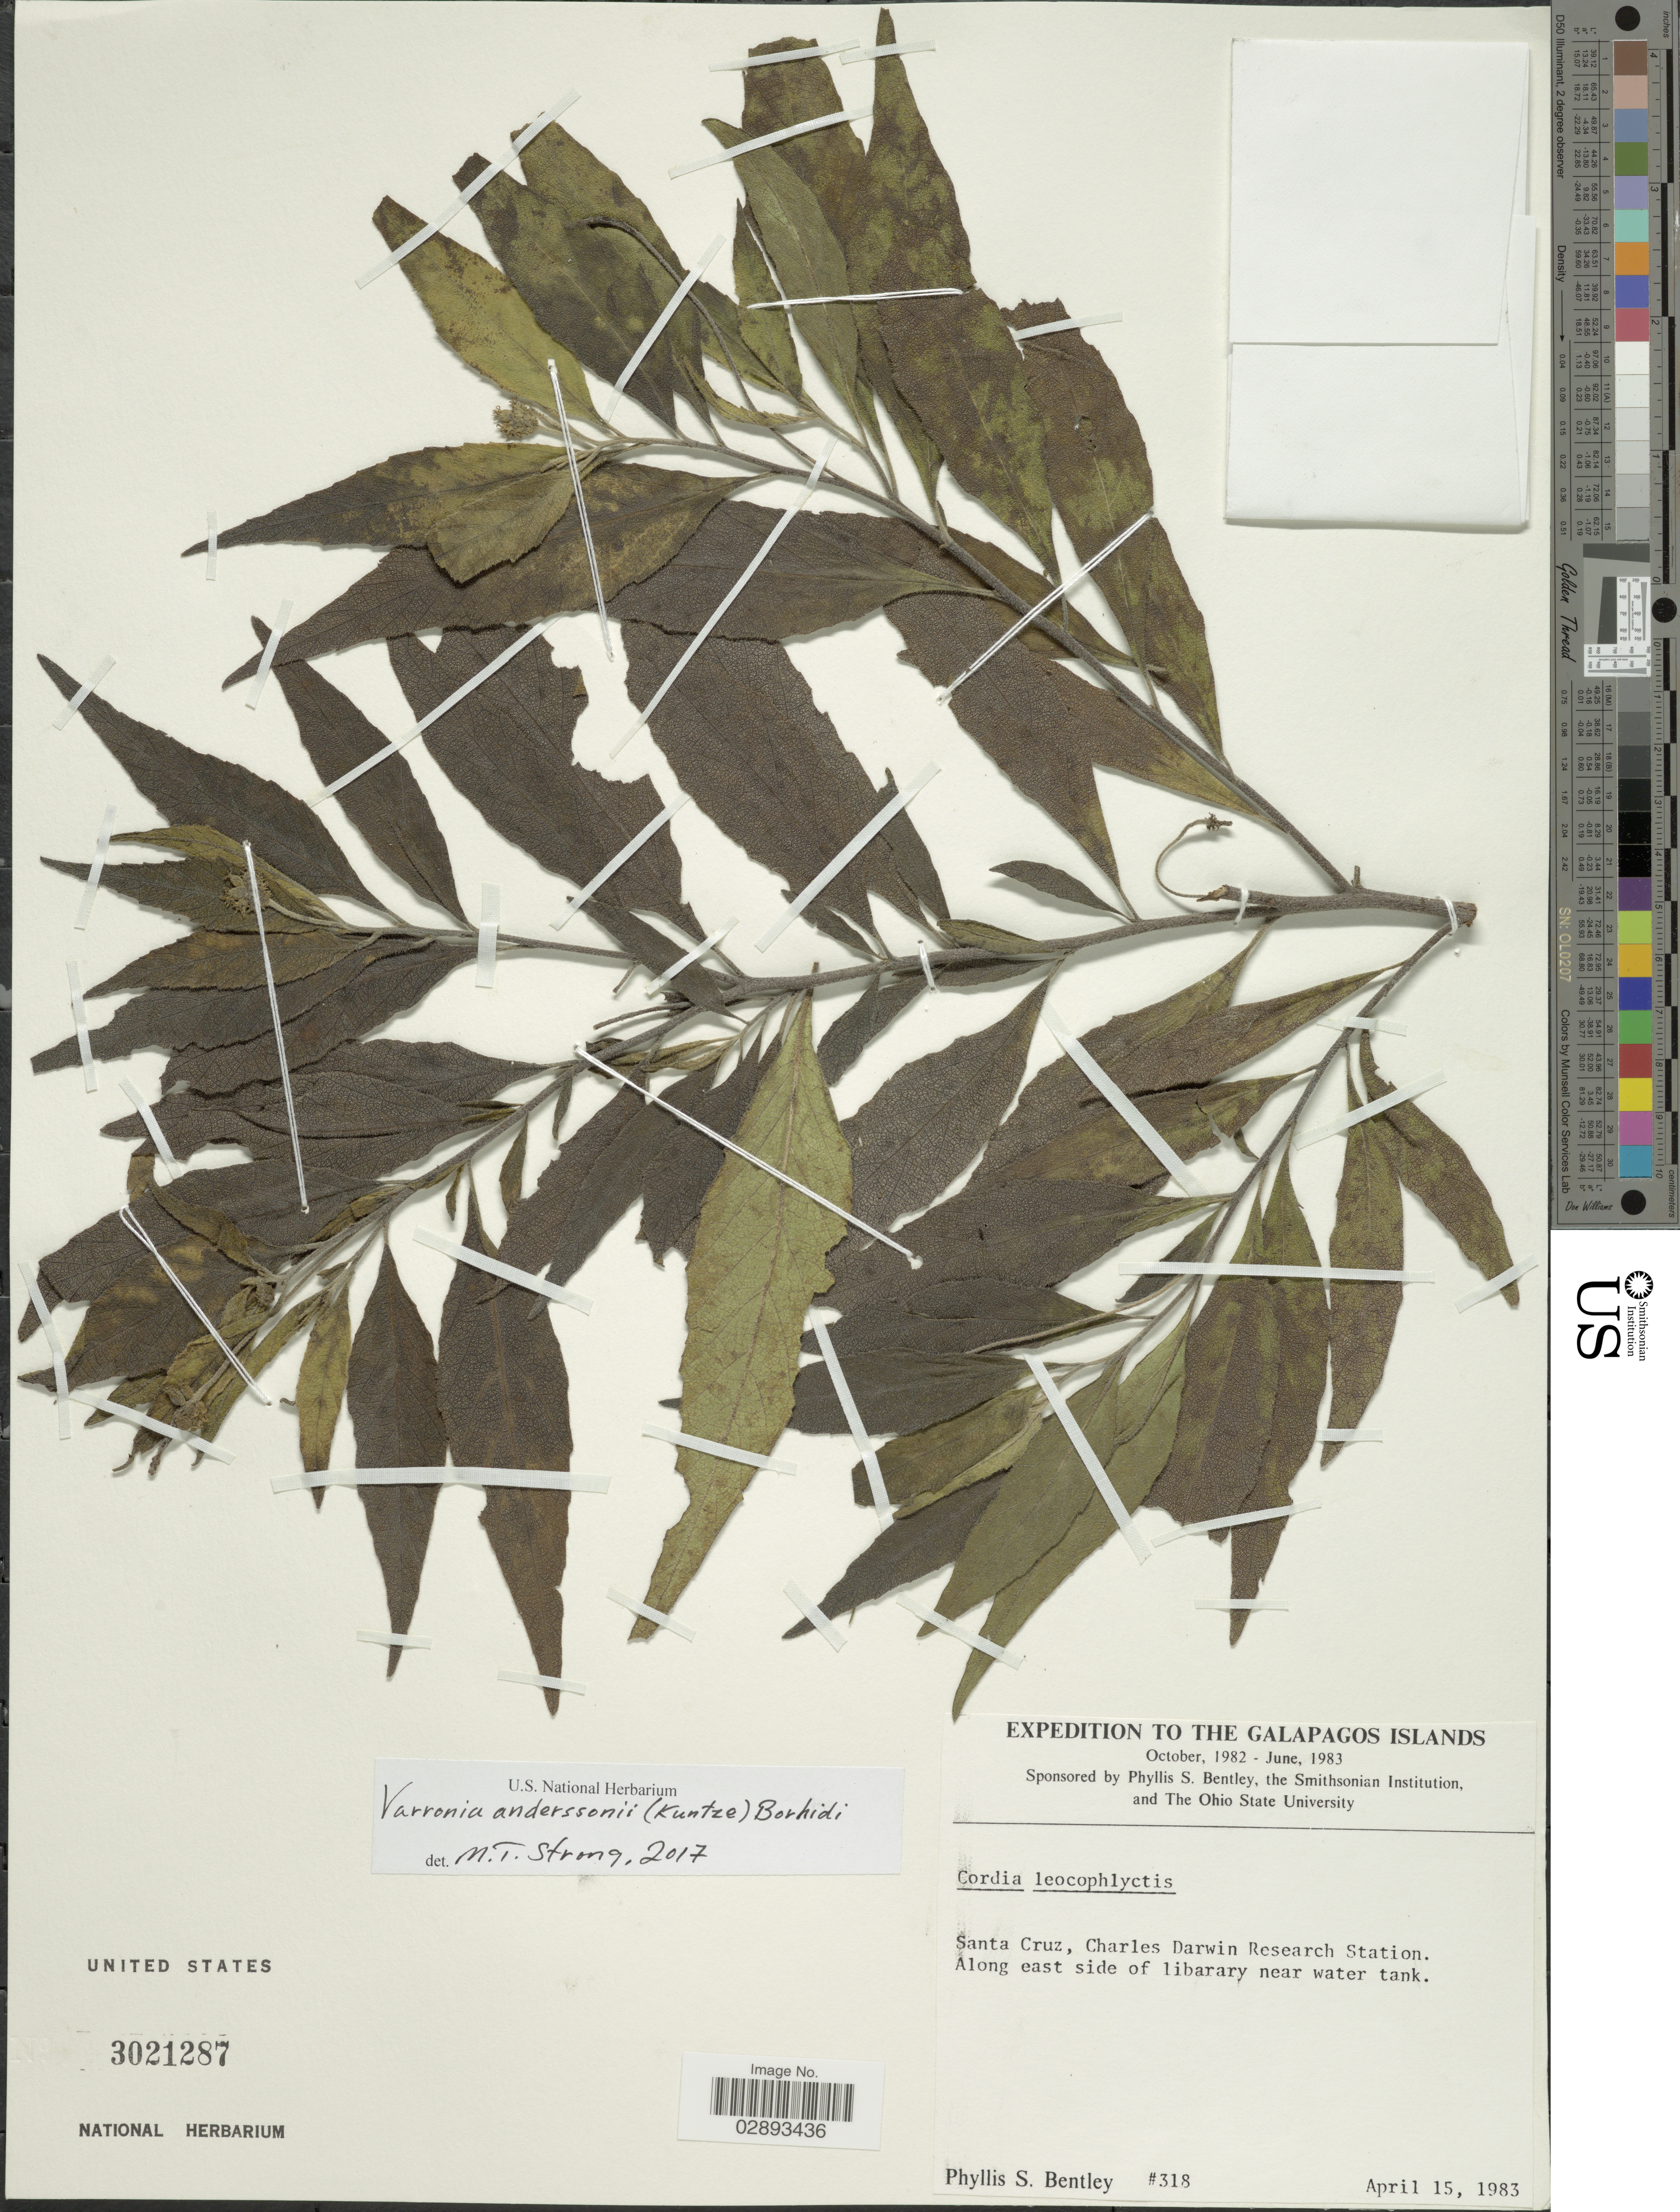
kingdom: Plantae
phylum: Tracheophyta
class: Magnoliopsida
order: Boraginales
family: Cordiaceae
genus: Varronia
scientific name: Varronia anderssonii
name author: (Kuntze) Borhidi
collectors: P. S. Bentley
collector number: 318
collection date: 1983-04-15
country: Ecuador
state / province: Colón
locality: The Galapagos Islands, Santa Cruz, Charles Darwin Research Statio, Along east side of libarary near water tank.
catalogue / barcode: US 3021287